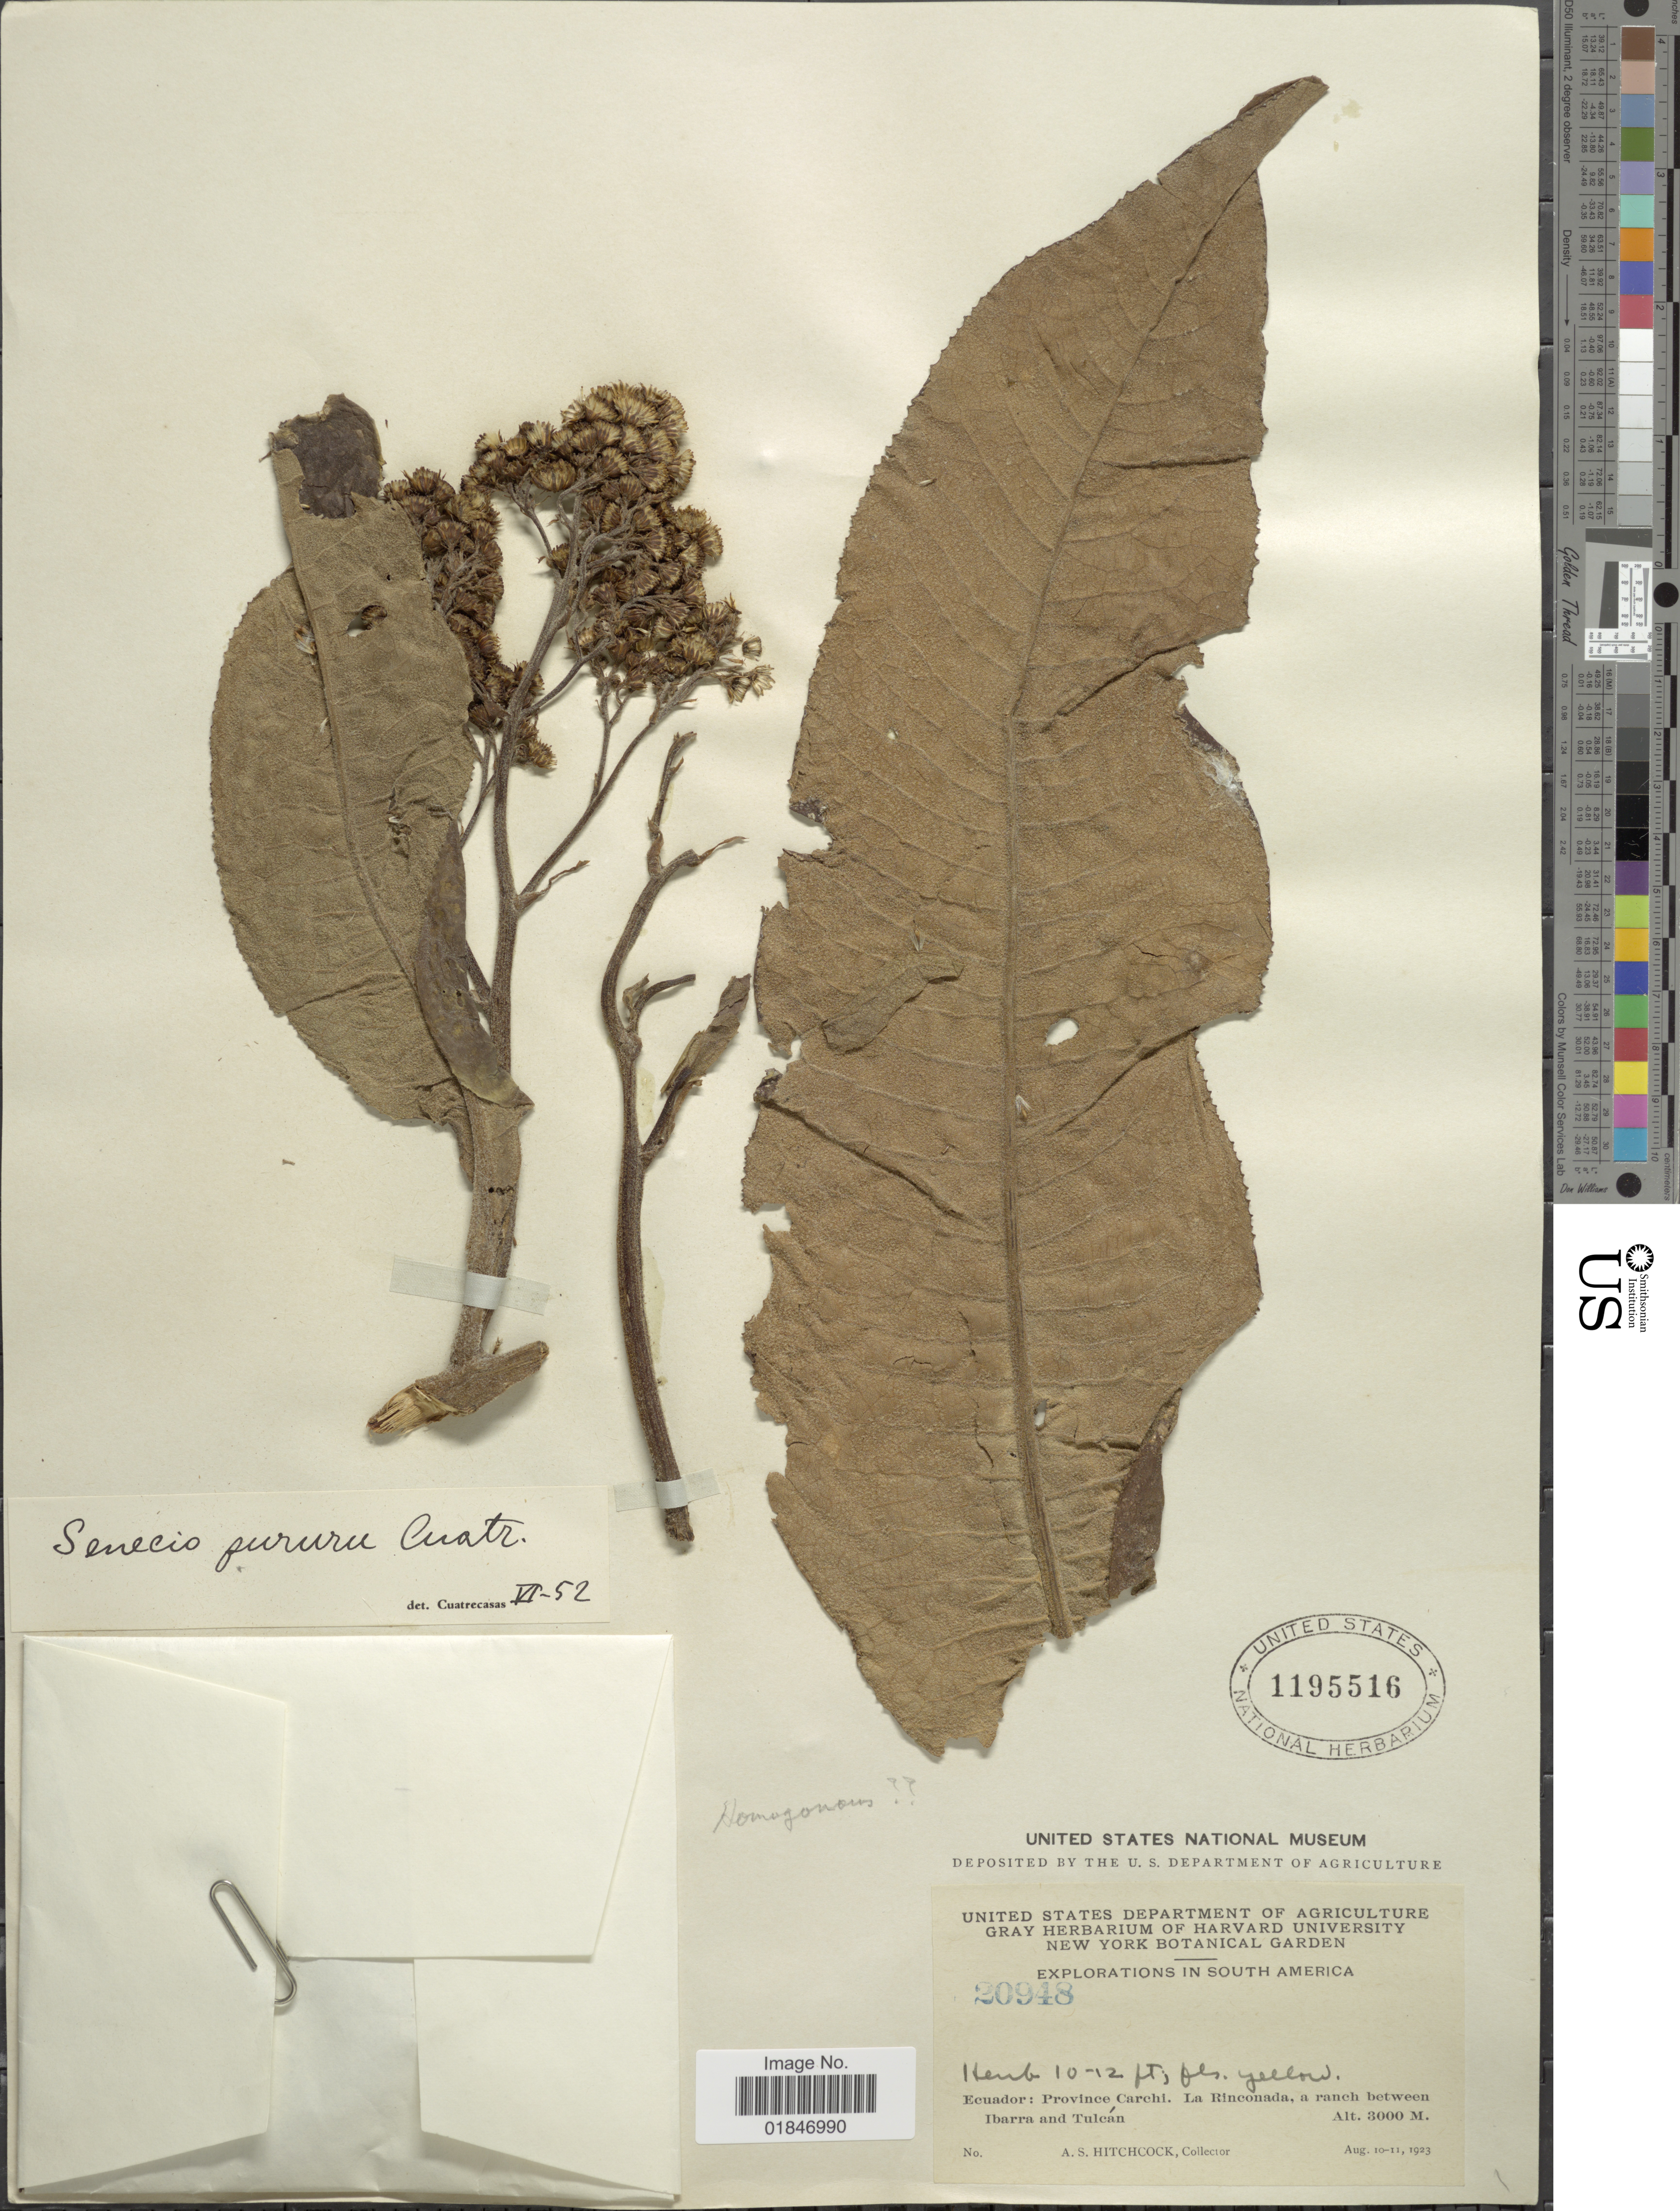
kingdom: Plantae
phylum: Tracheophyta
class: Magnoliopsida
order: Asterales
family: Asteraceae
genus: Dendrophorbium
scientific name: Dendrophorbium pururu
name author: (Cuatrec.) C. Jeffrey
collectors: A. S. Hitchcock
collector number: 20948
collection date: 1923-08-10/1923-08-11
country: Ecuador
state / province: Carchi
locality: Ecuador: Province Carchi. La Rinconada. a ranch between Ibarra and Tulcan.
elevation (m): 3000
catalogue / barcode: US 1195516